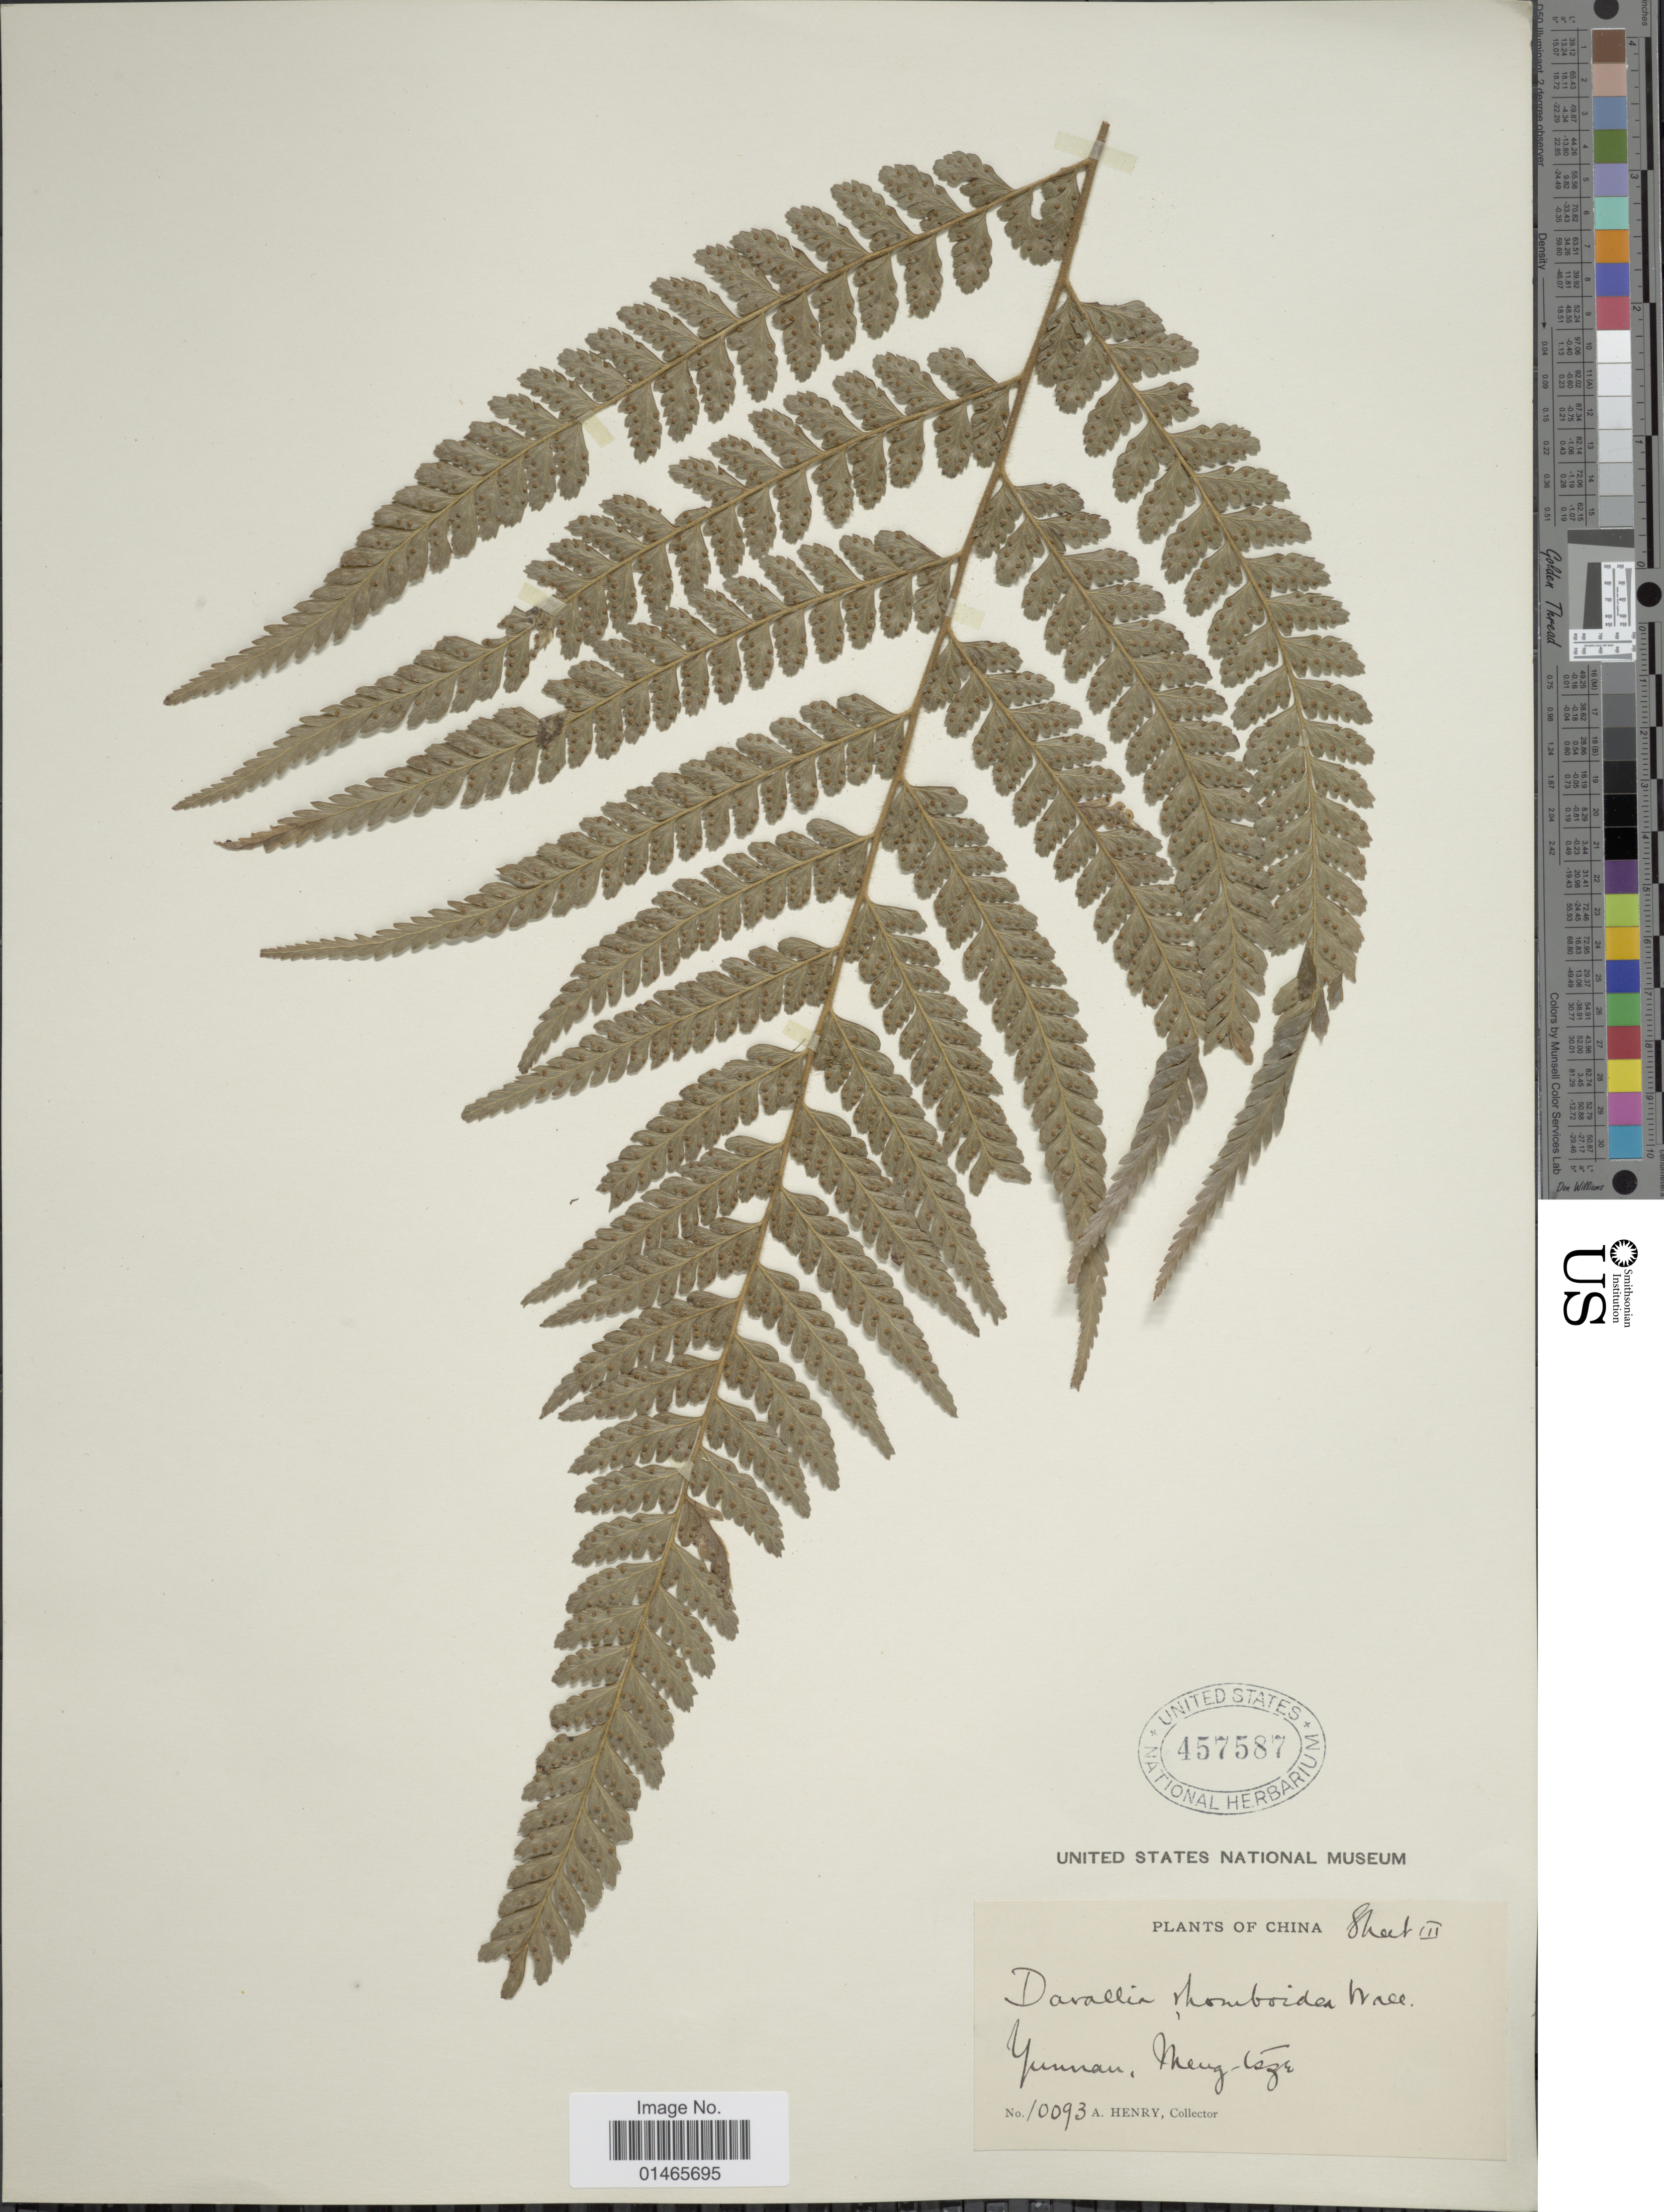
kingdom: Plantae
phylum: Tracheophyta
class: Polypodiopsida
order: Polypodiales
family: Dennstaedtiaceae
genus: Microlepia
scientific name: Microlepia rhomboidea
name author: (Wall. ex Kunze) Prantl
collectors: A. Henry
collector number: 10093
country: China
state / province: Yunnan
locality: Meng-tze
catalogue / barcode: US 457587